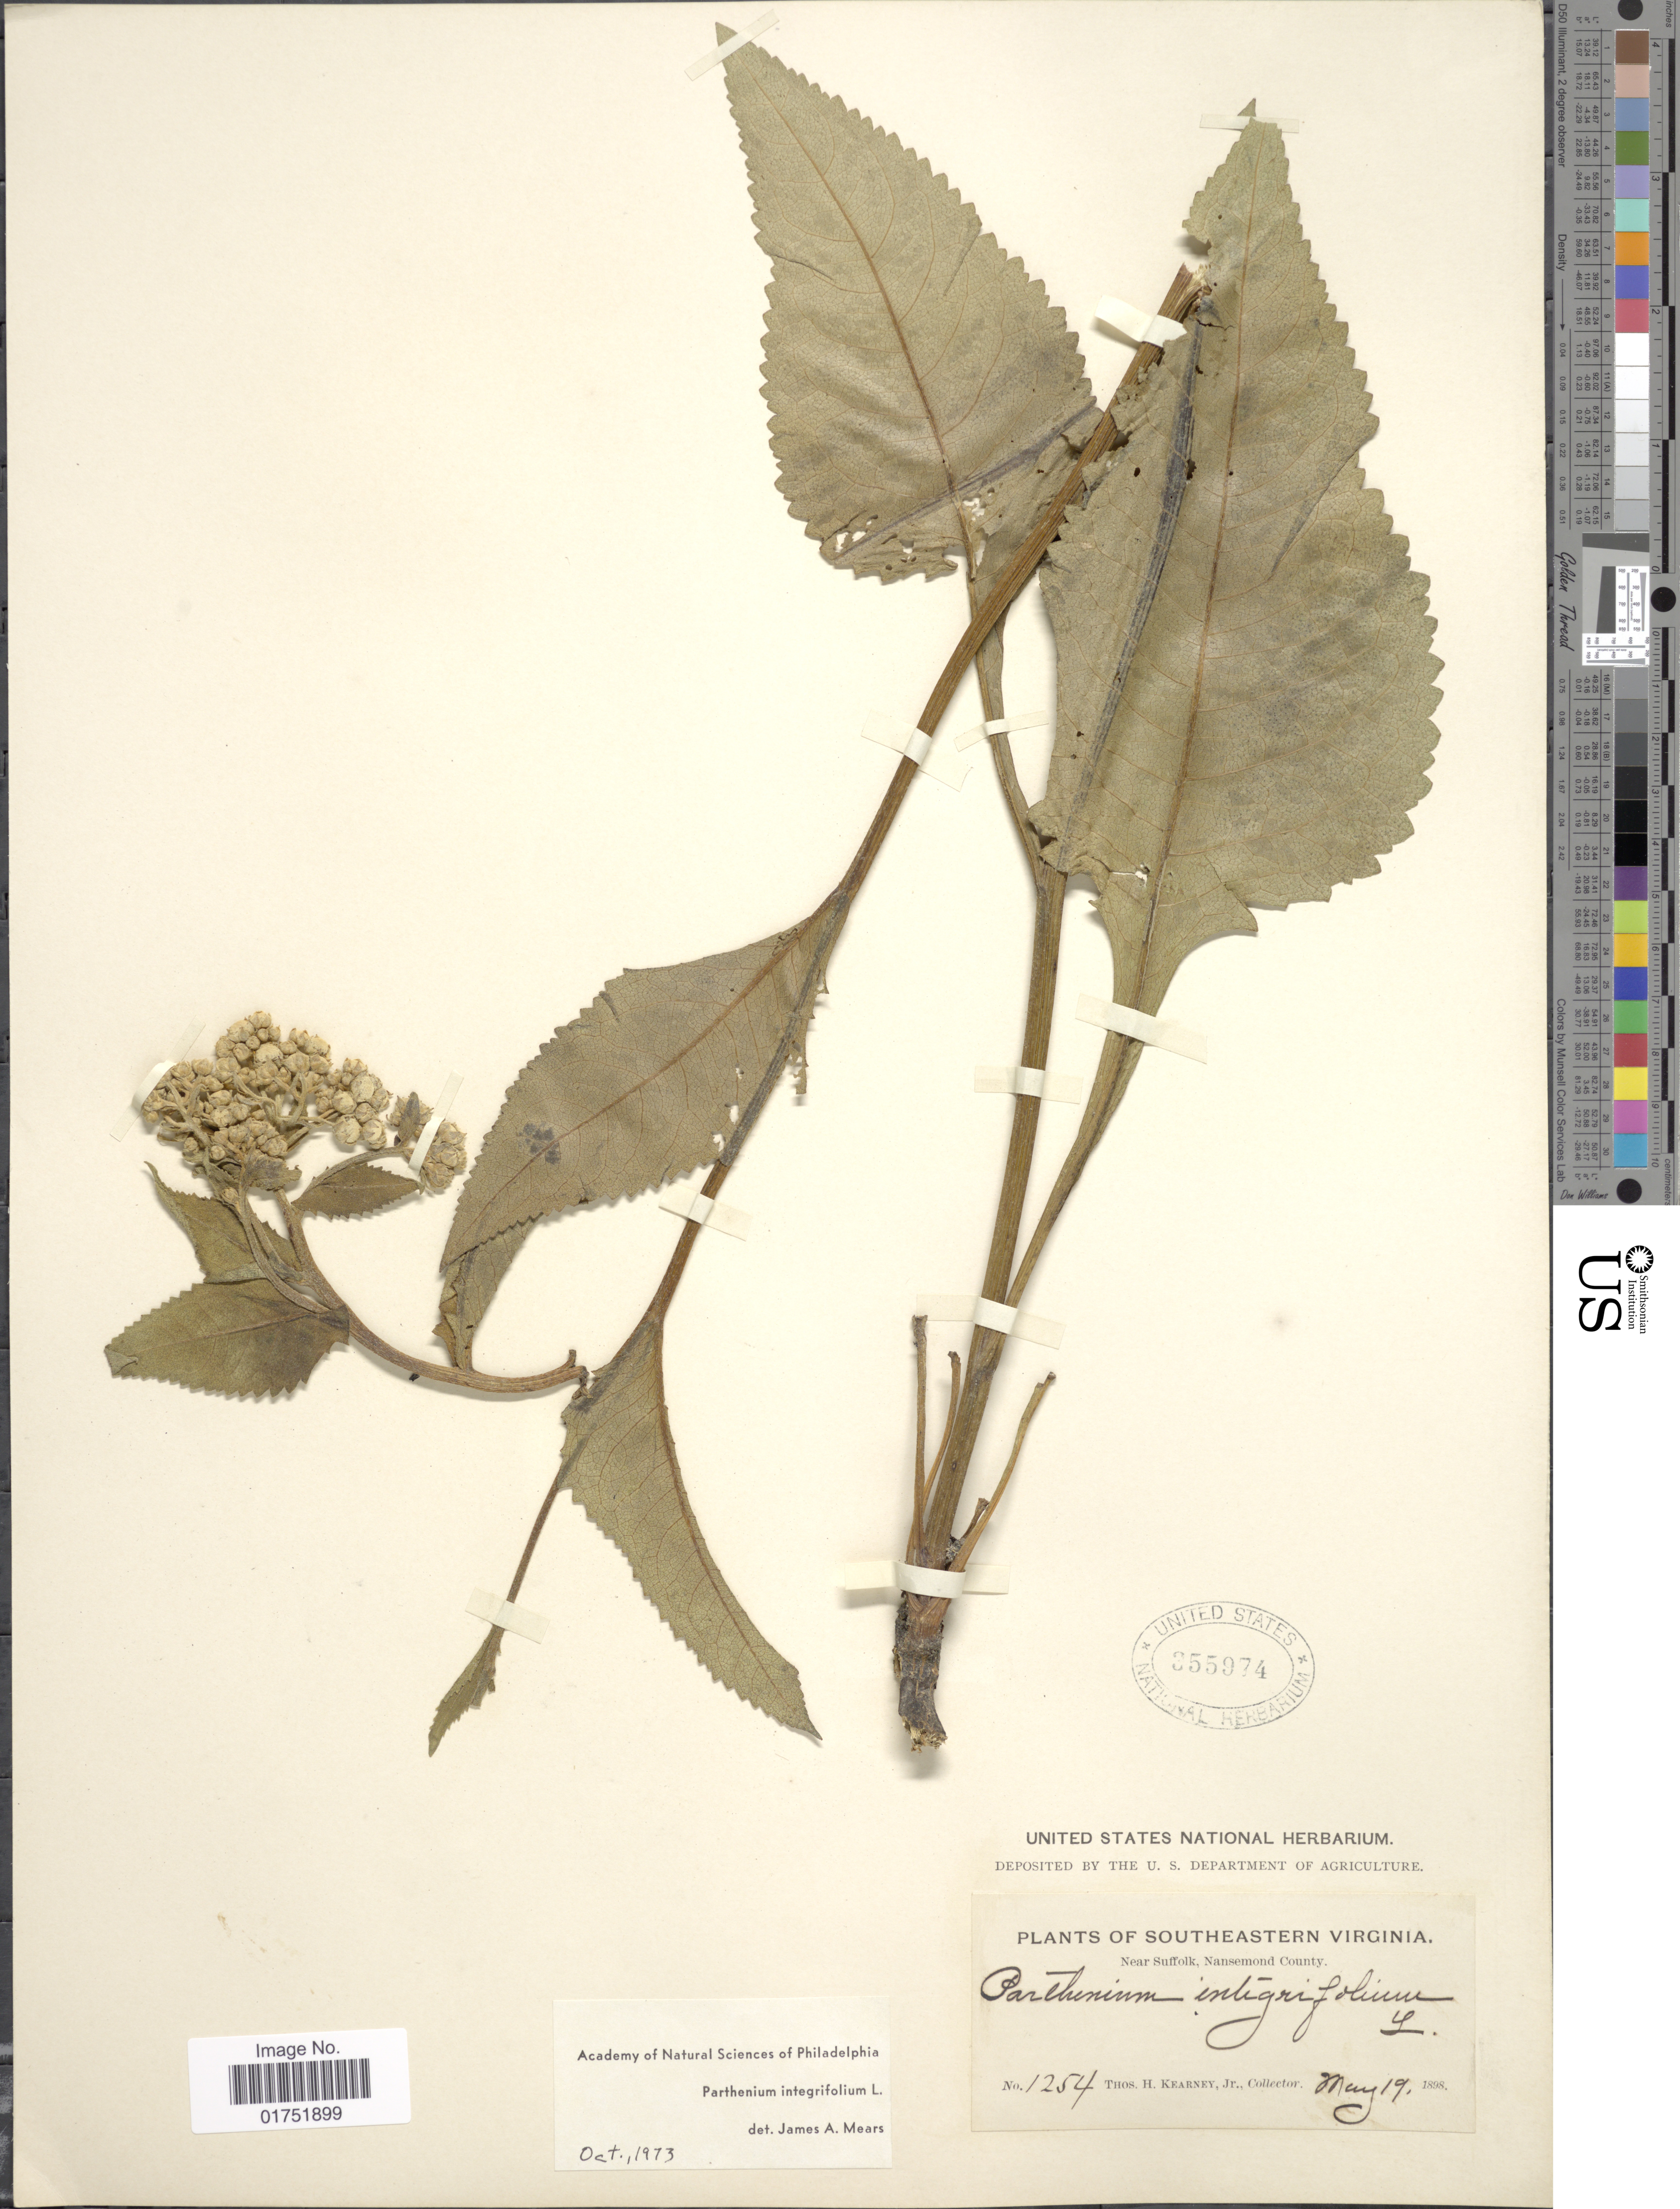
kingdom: Plantae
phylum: Tracheophyta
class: Magnoliopsida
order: Asterales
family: Asteraceae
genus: Parthenium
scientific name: Parthenium integrifolium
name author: L.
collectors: T. H. Kearney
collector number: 1254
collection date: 1898-05-19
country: United States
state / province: Virginia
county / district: City of Suffolk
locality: Southeastern Virginia, near Suffolk, Nansemond County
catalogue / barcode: US 355974